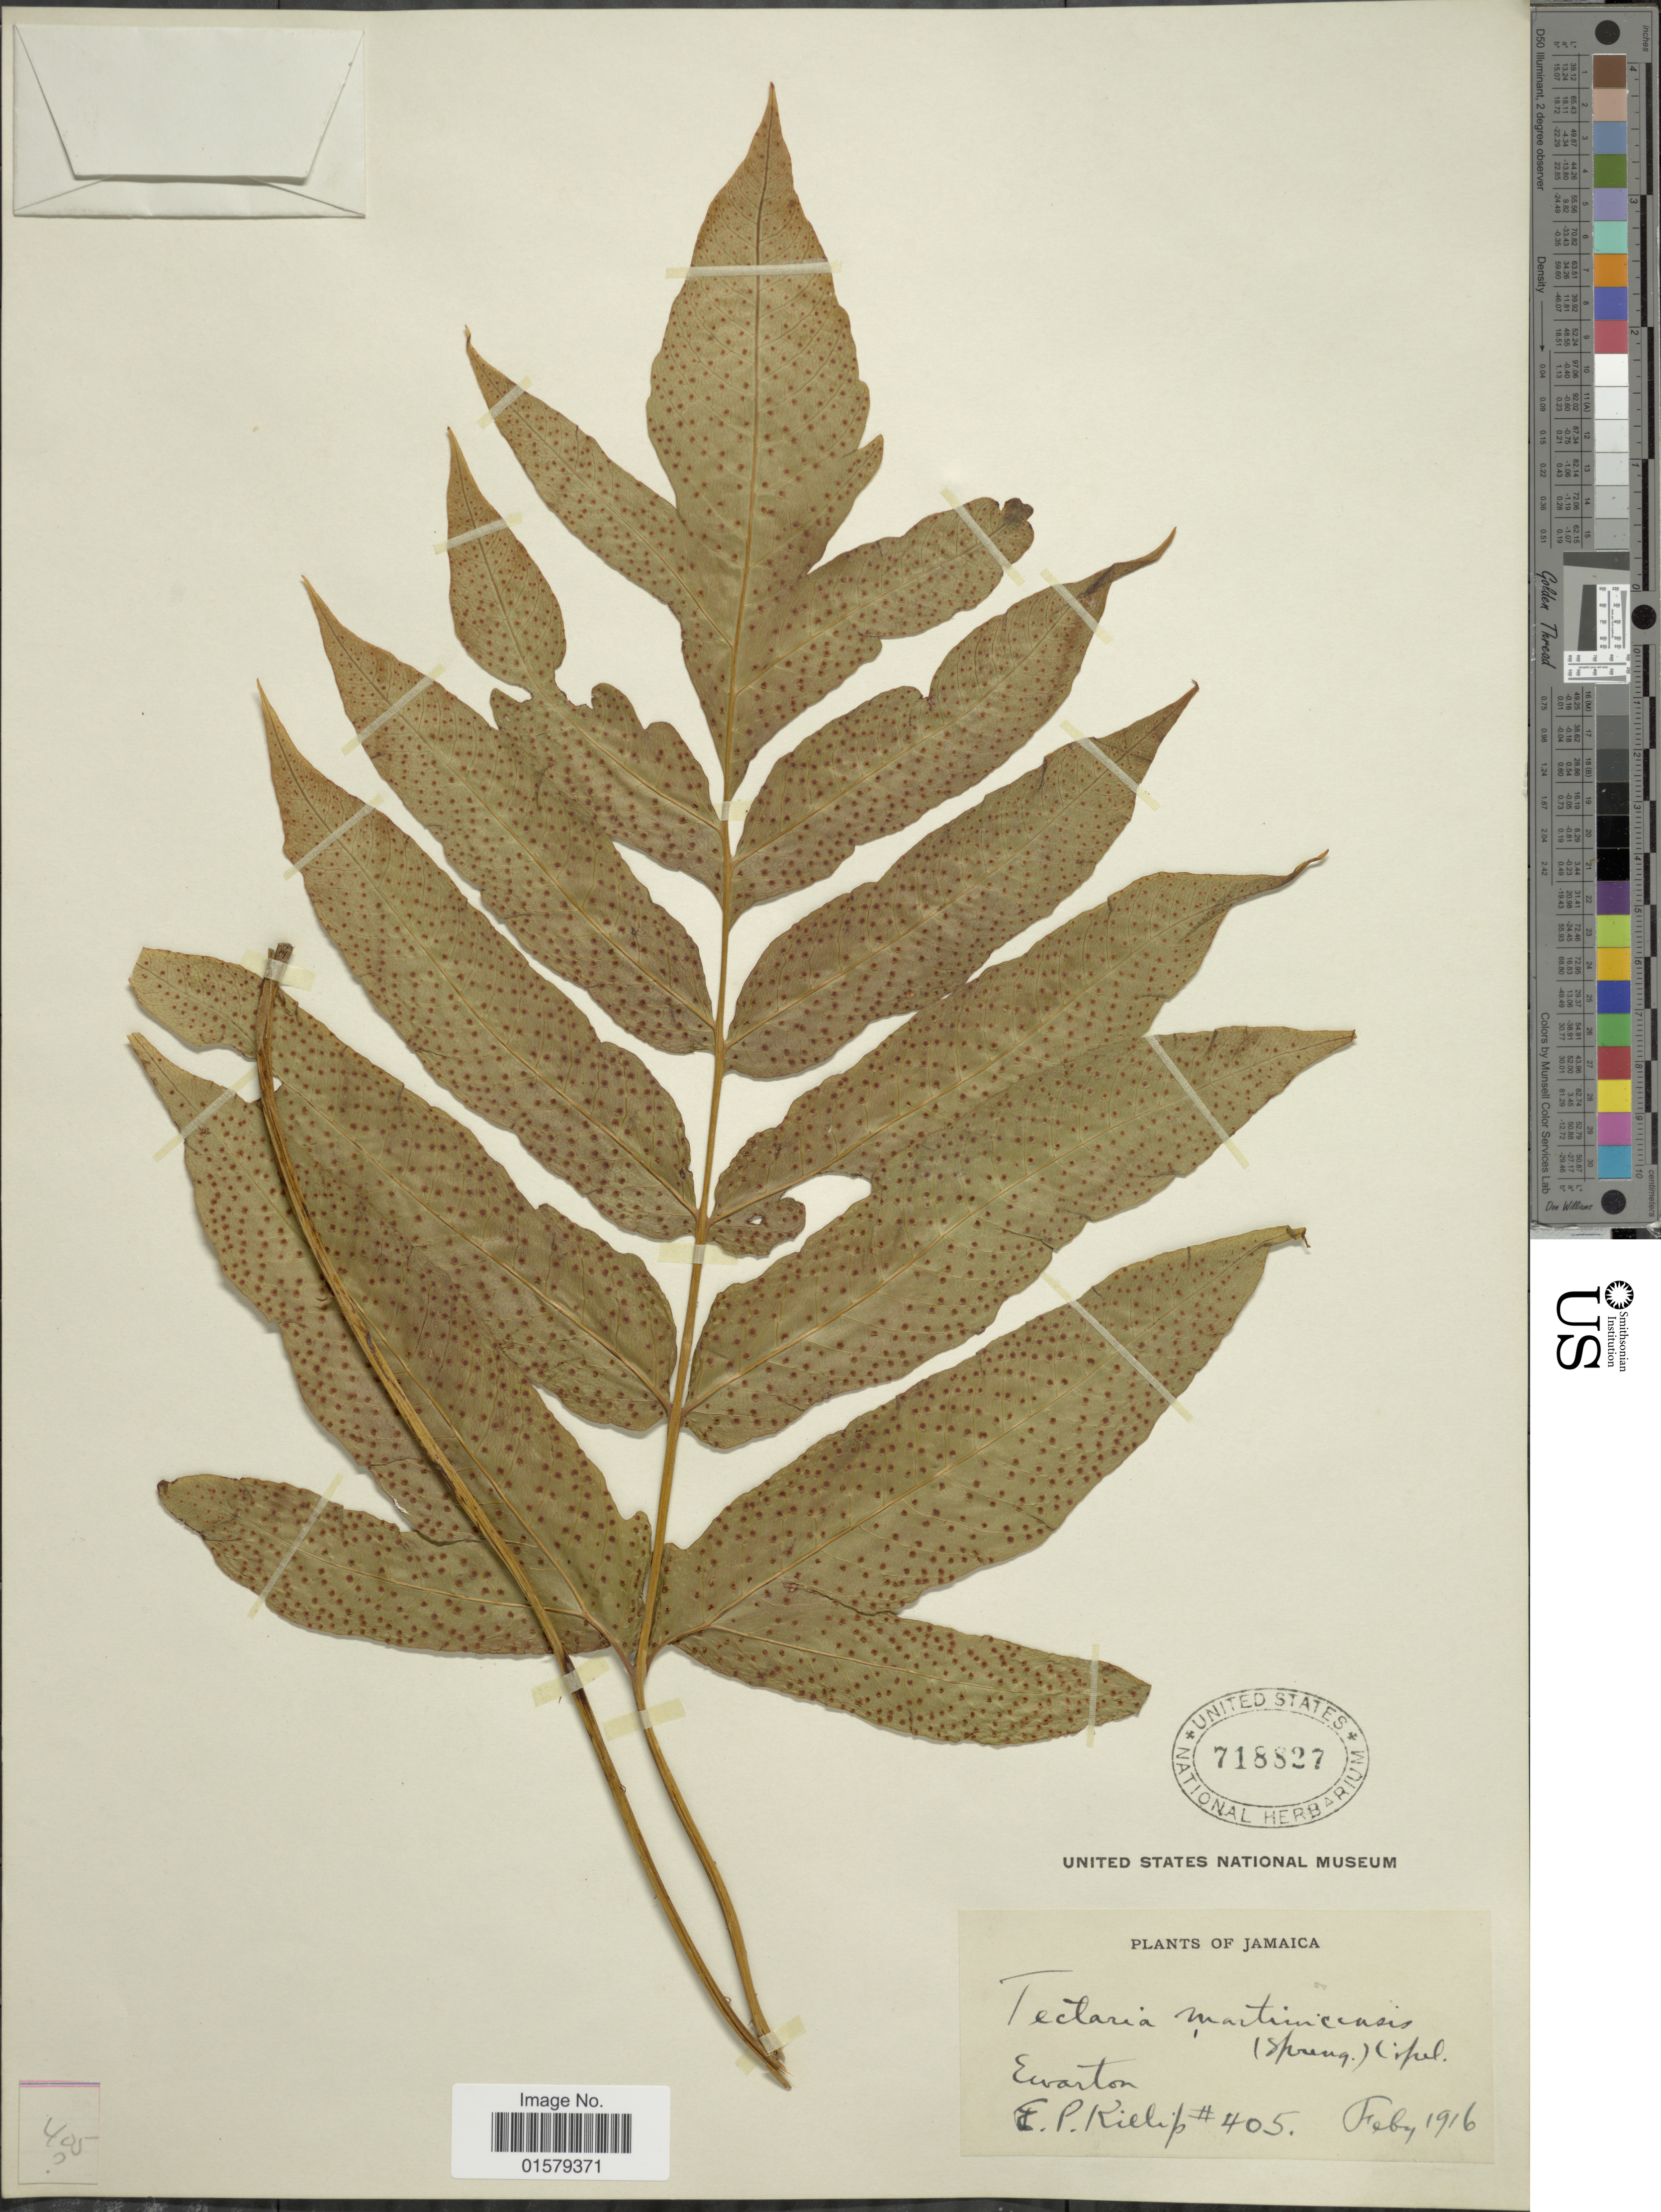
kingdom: Plantae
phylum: Tracheophyta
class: Polypodiopsida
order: Polypodiales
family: Tectariaceae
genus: Tectaria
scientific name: Tectaria incisa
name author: Cav.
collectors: E. P. Killip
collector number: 405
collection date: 1916-02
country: Jamaica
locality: Ewarton.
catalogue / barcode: US 718827